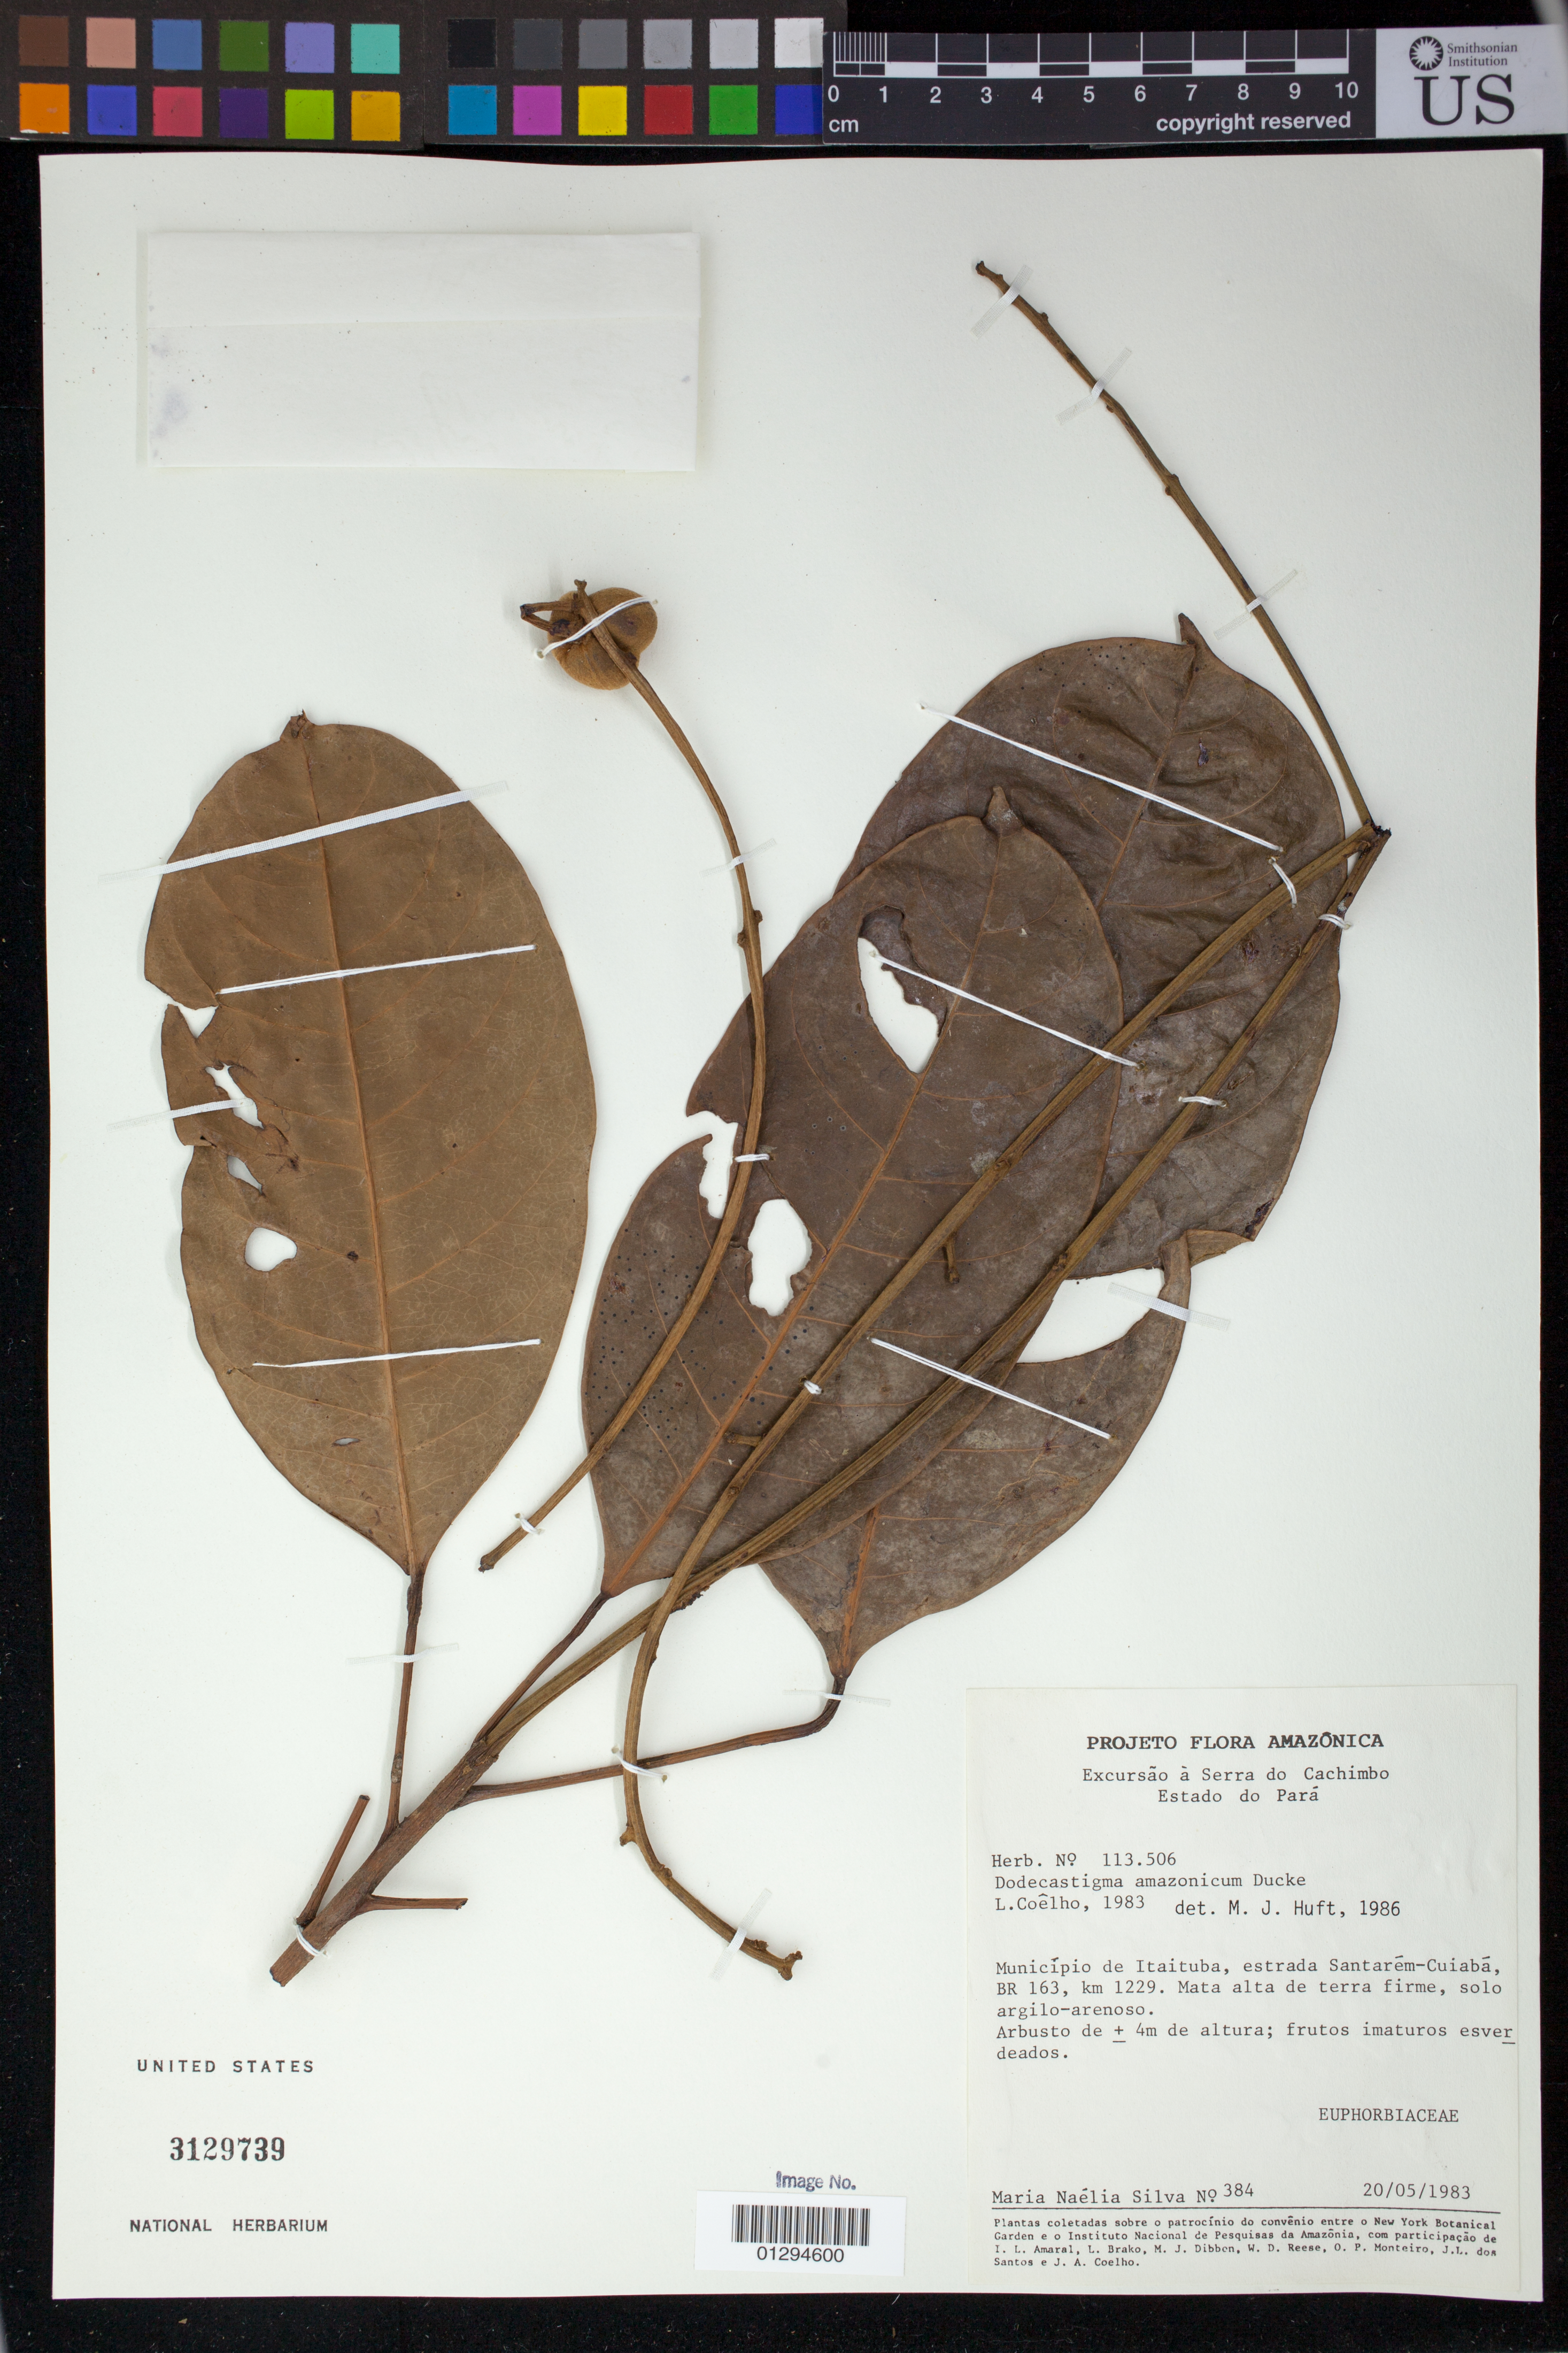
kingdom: Plantae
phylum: Tracheophyta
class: Magnoliopsida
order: Malpighiales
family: Euphorbiaceae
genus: Dodecastigma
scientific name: Dodecastigma amazonicum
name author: Ducke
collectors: M. Silva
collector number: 384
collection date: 1983-05-20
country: Brazil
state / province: Para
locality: Municipio de Itaituba, estrada Santarem-Cuiaba, BR 163, km 1229.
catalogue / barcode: US 3129739